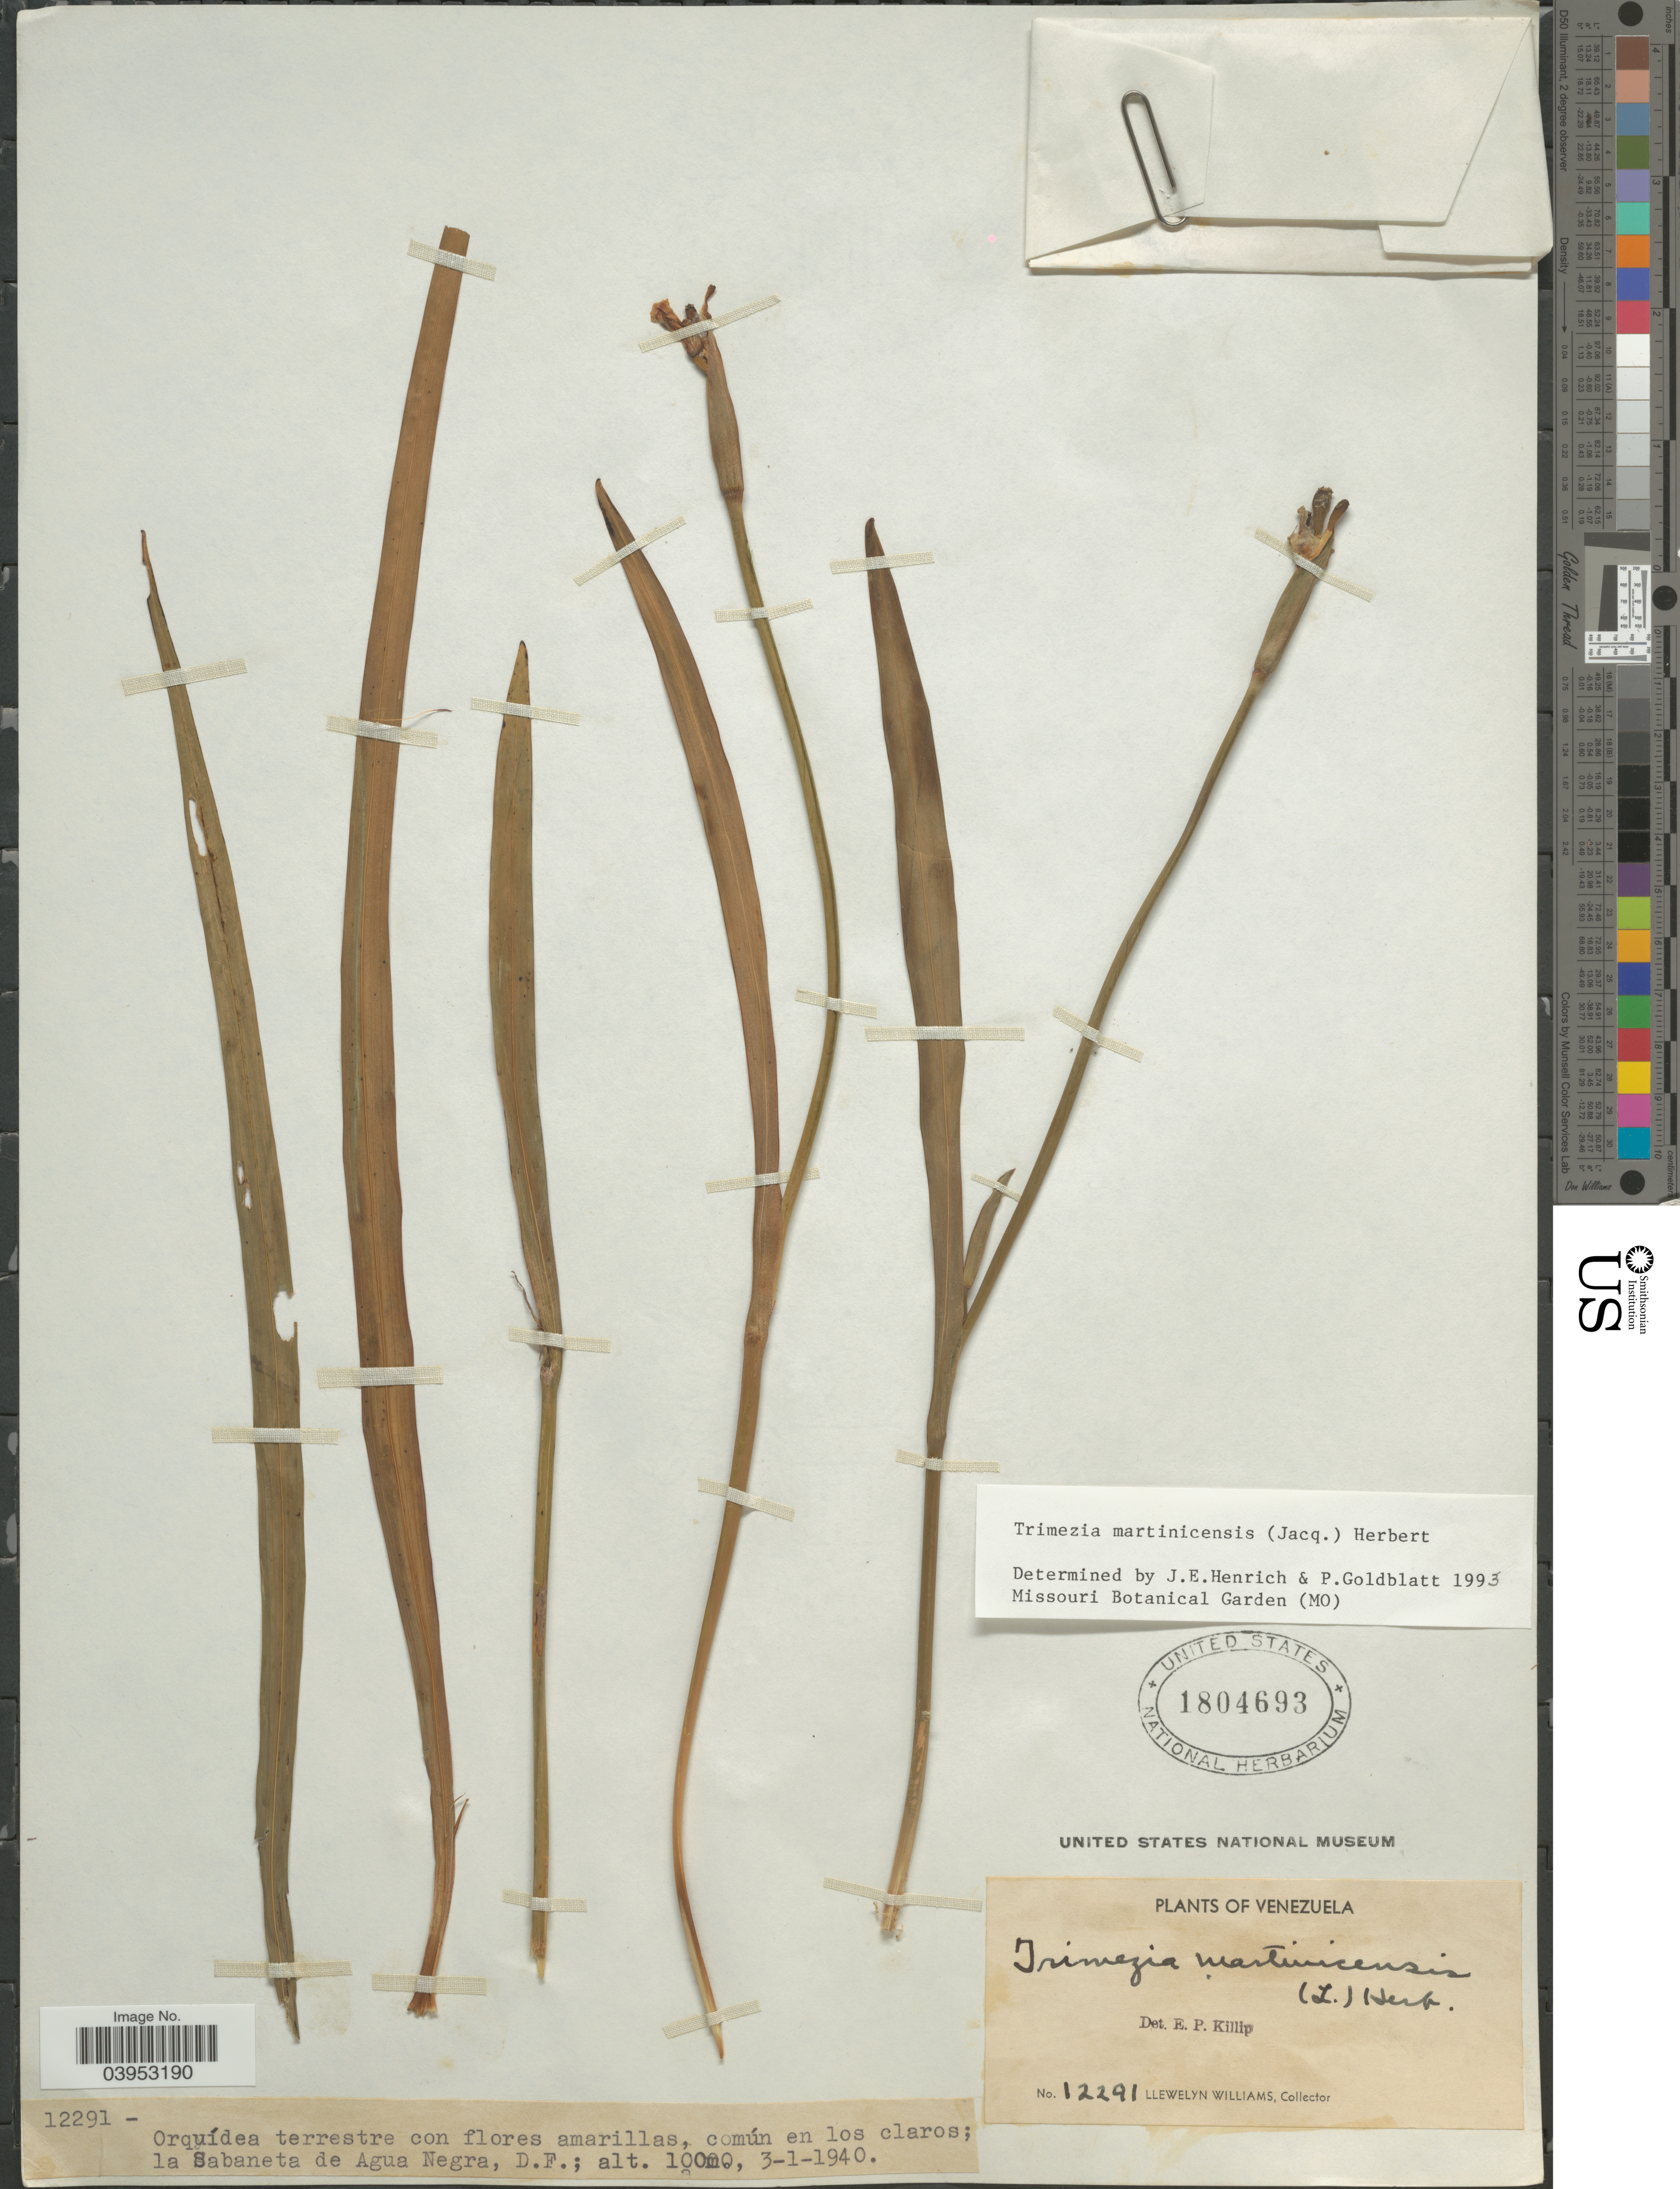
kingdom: Plantae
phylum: Tracheophyta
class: Liliopsida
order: Asparagales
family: Iridaceae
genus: Trimezia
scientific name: Trimezia martinicensis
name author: (Jacq.) Herb.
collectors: Ll. Williams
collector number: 12291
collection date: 1940-01-03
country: Venezuela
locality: La Sabaneta de Agua Negra, D.F.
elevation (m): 100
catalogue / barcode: US 1804693